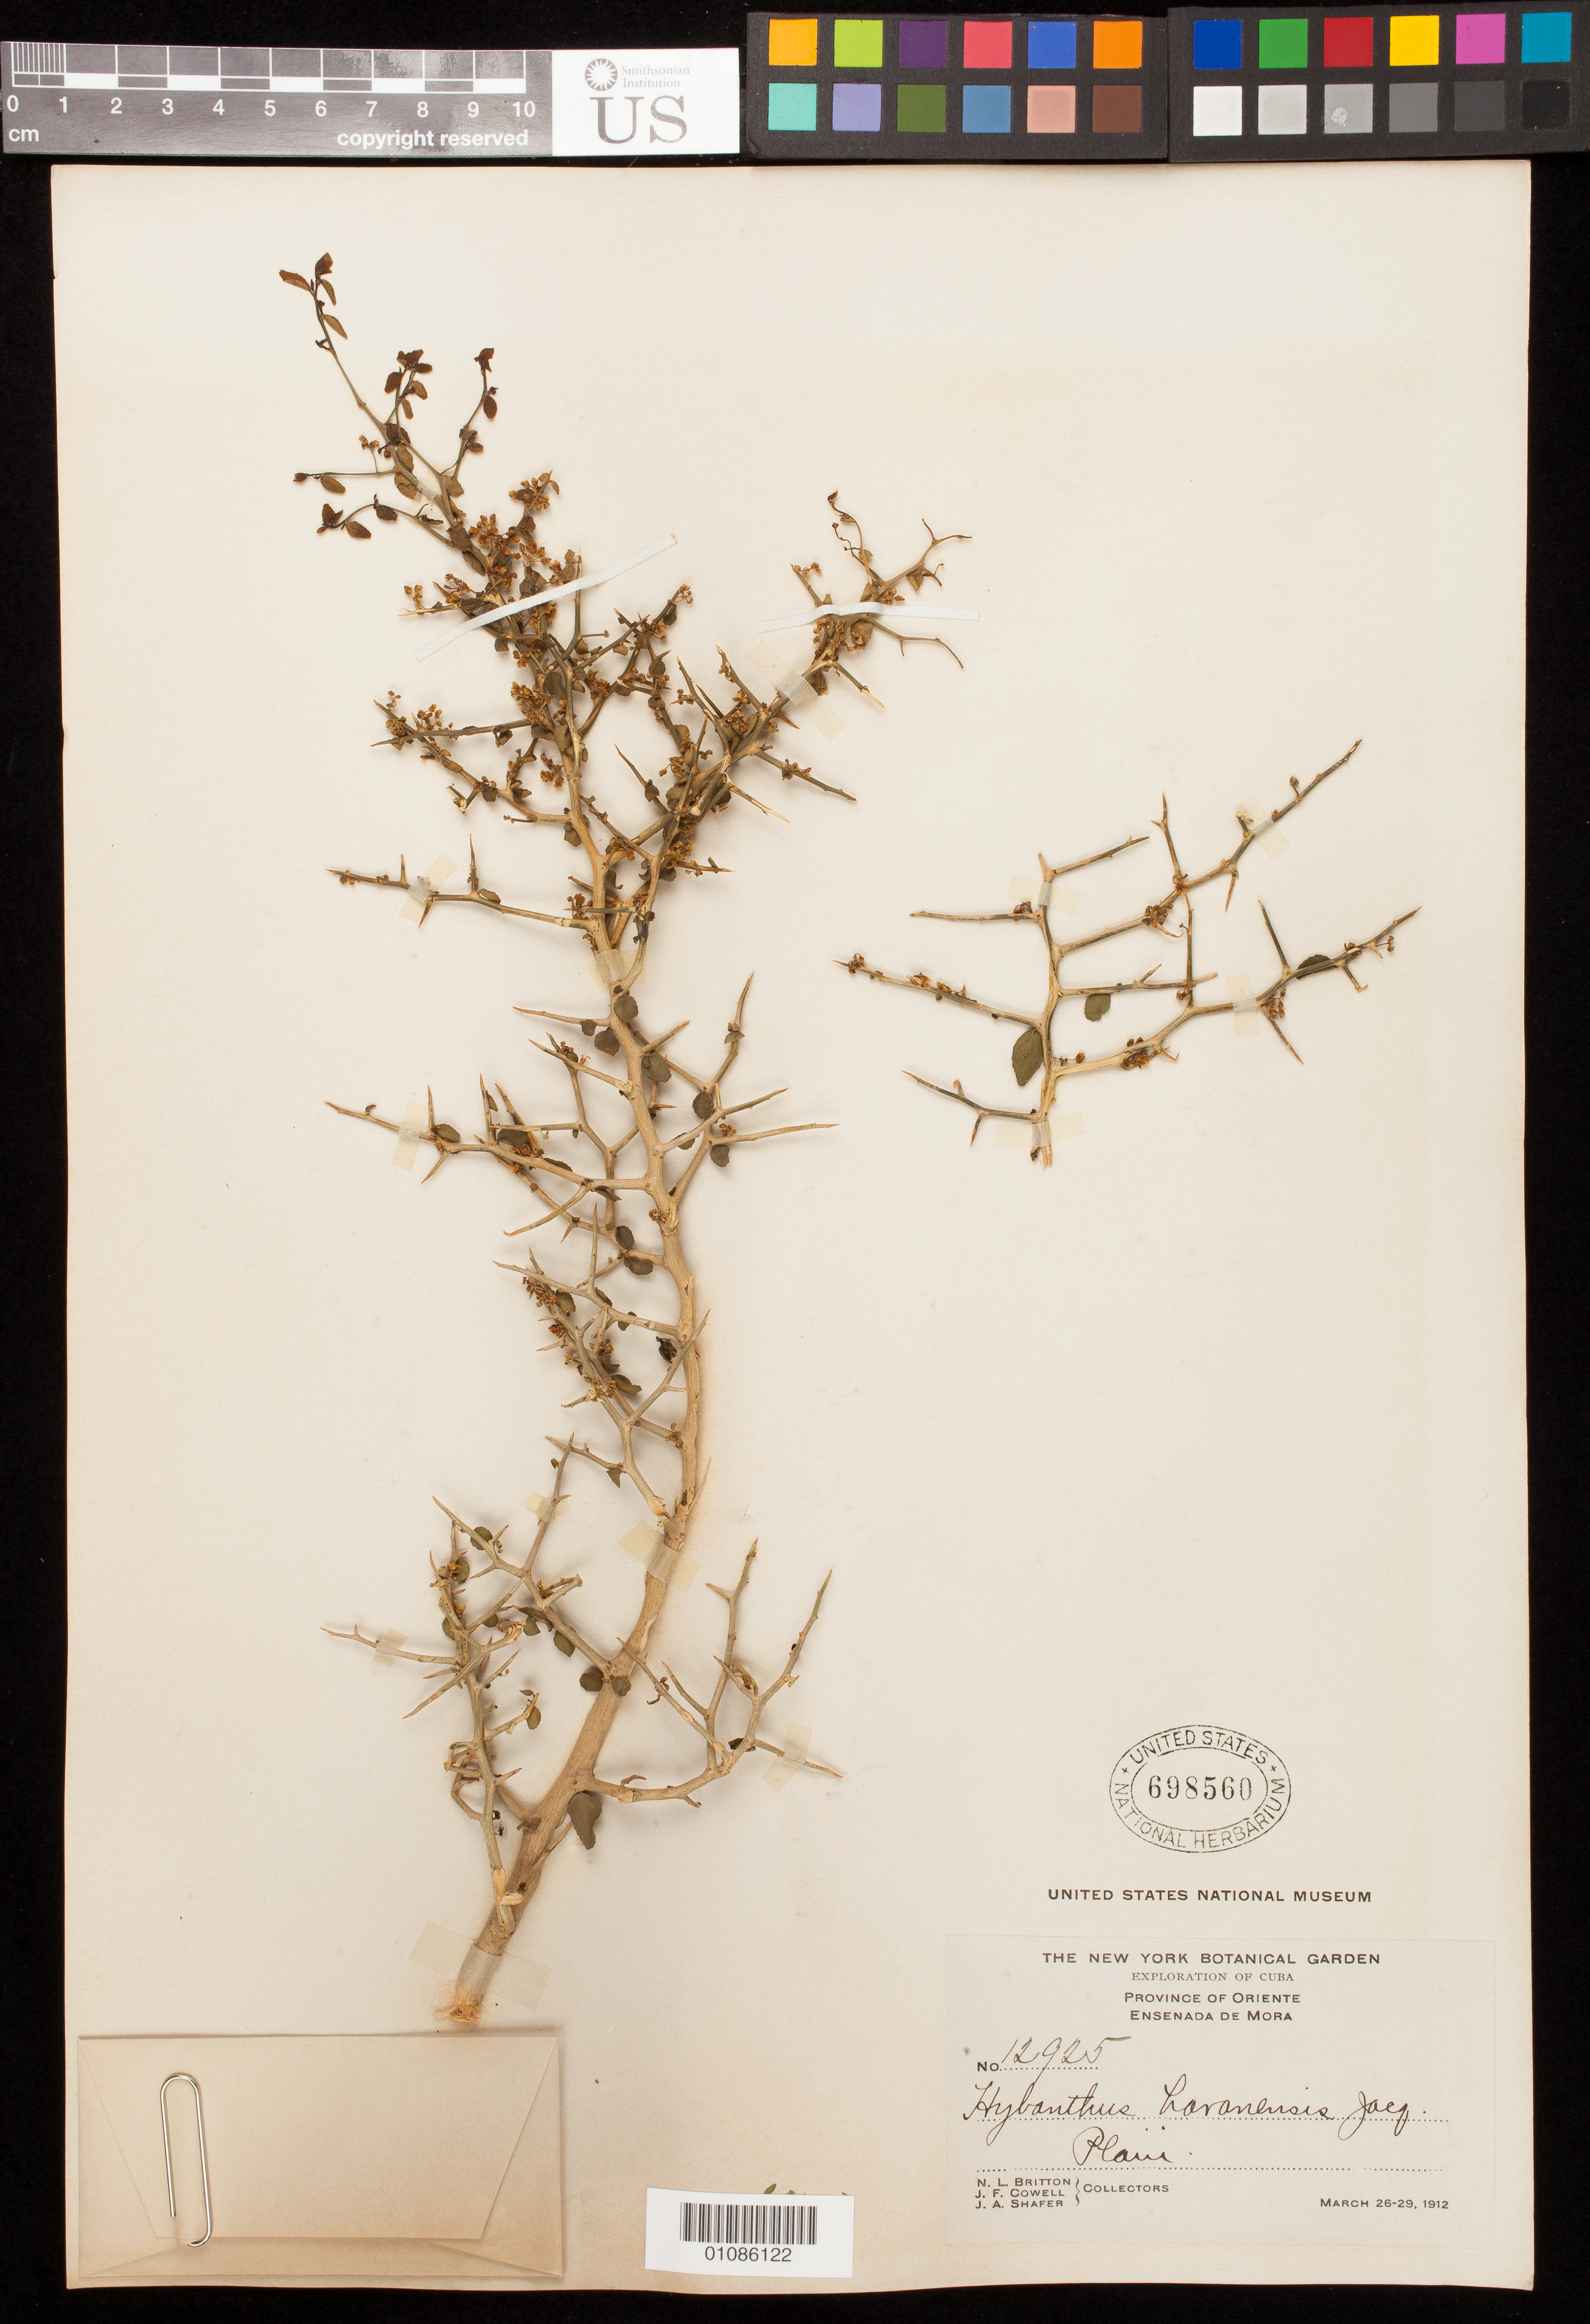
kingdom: Plantae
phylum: Tracheophyta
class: Magnoliopsida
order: Malpighiales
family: Violaceae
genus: Hybanthus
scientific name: Hybanthus havanensis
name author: Jacq.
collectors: N. Britton, J. F. Cowell & J. A. Shafer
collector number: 12925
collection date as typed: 26 Mar 1912 to 29 Mar 1912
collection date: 1912-03-26/1912-03-29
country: Cuba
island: Cuba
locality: Oriente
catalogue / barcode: US 698560